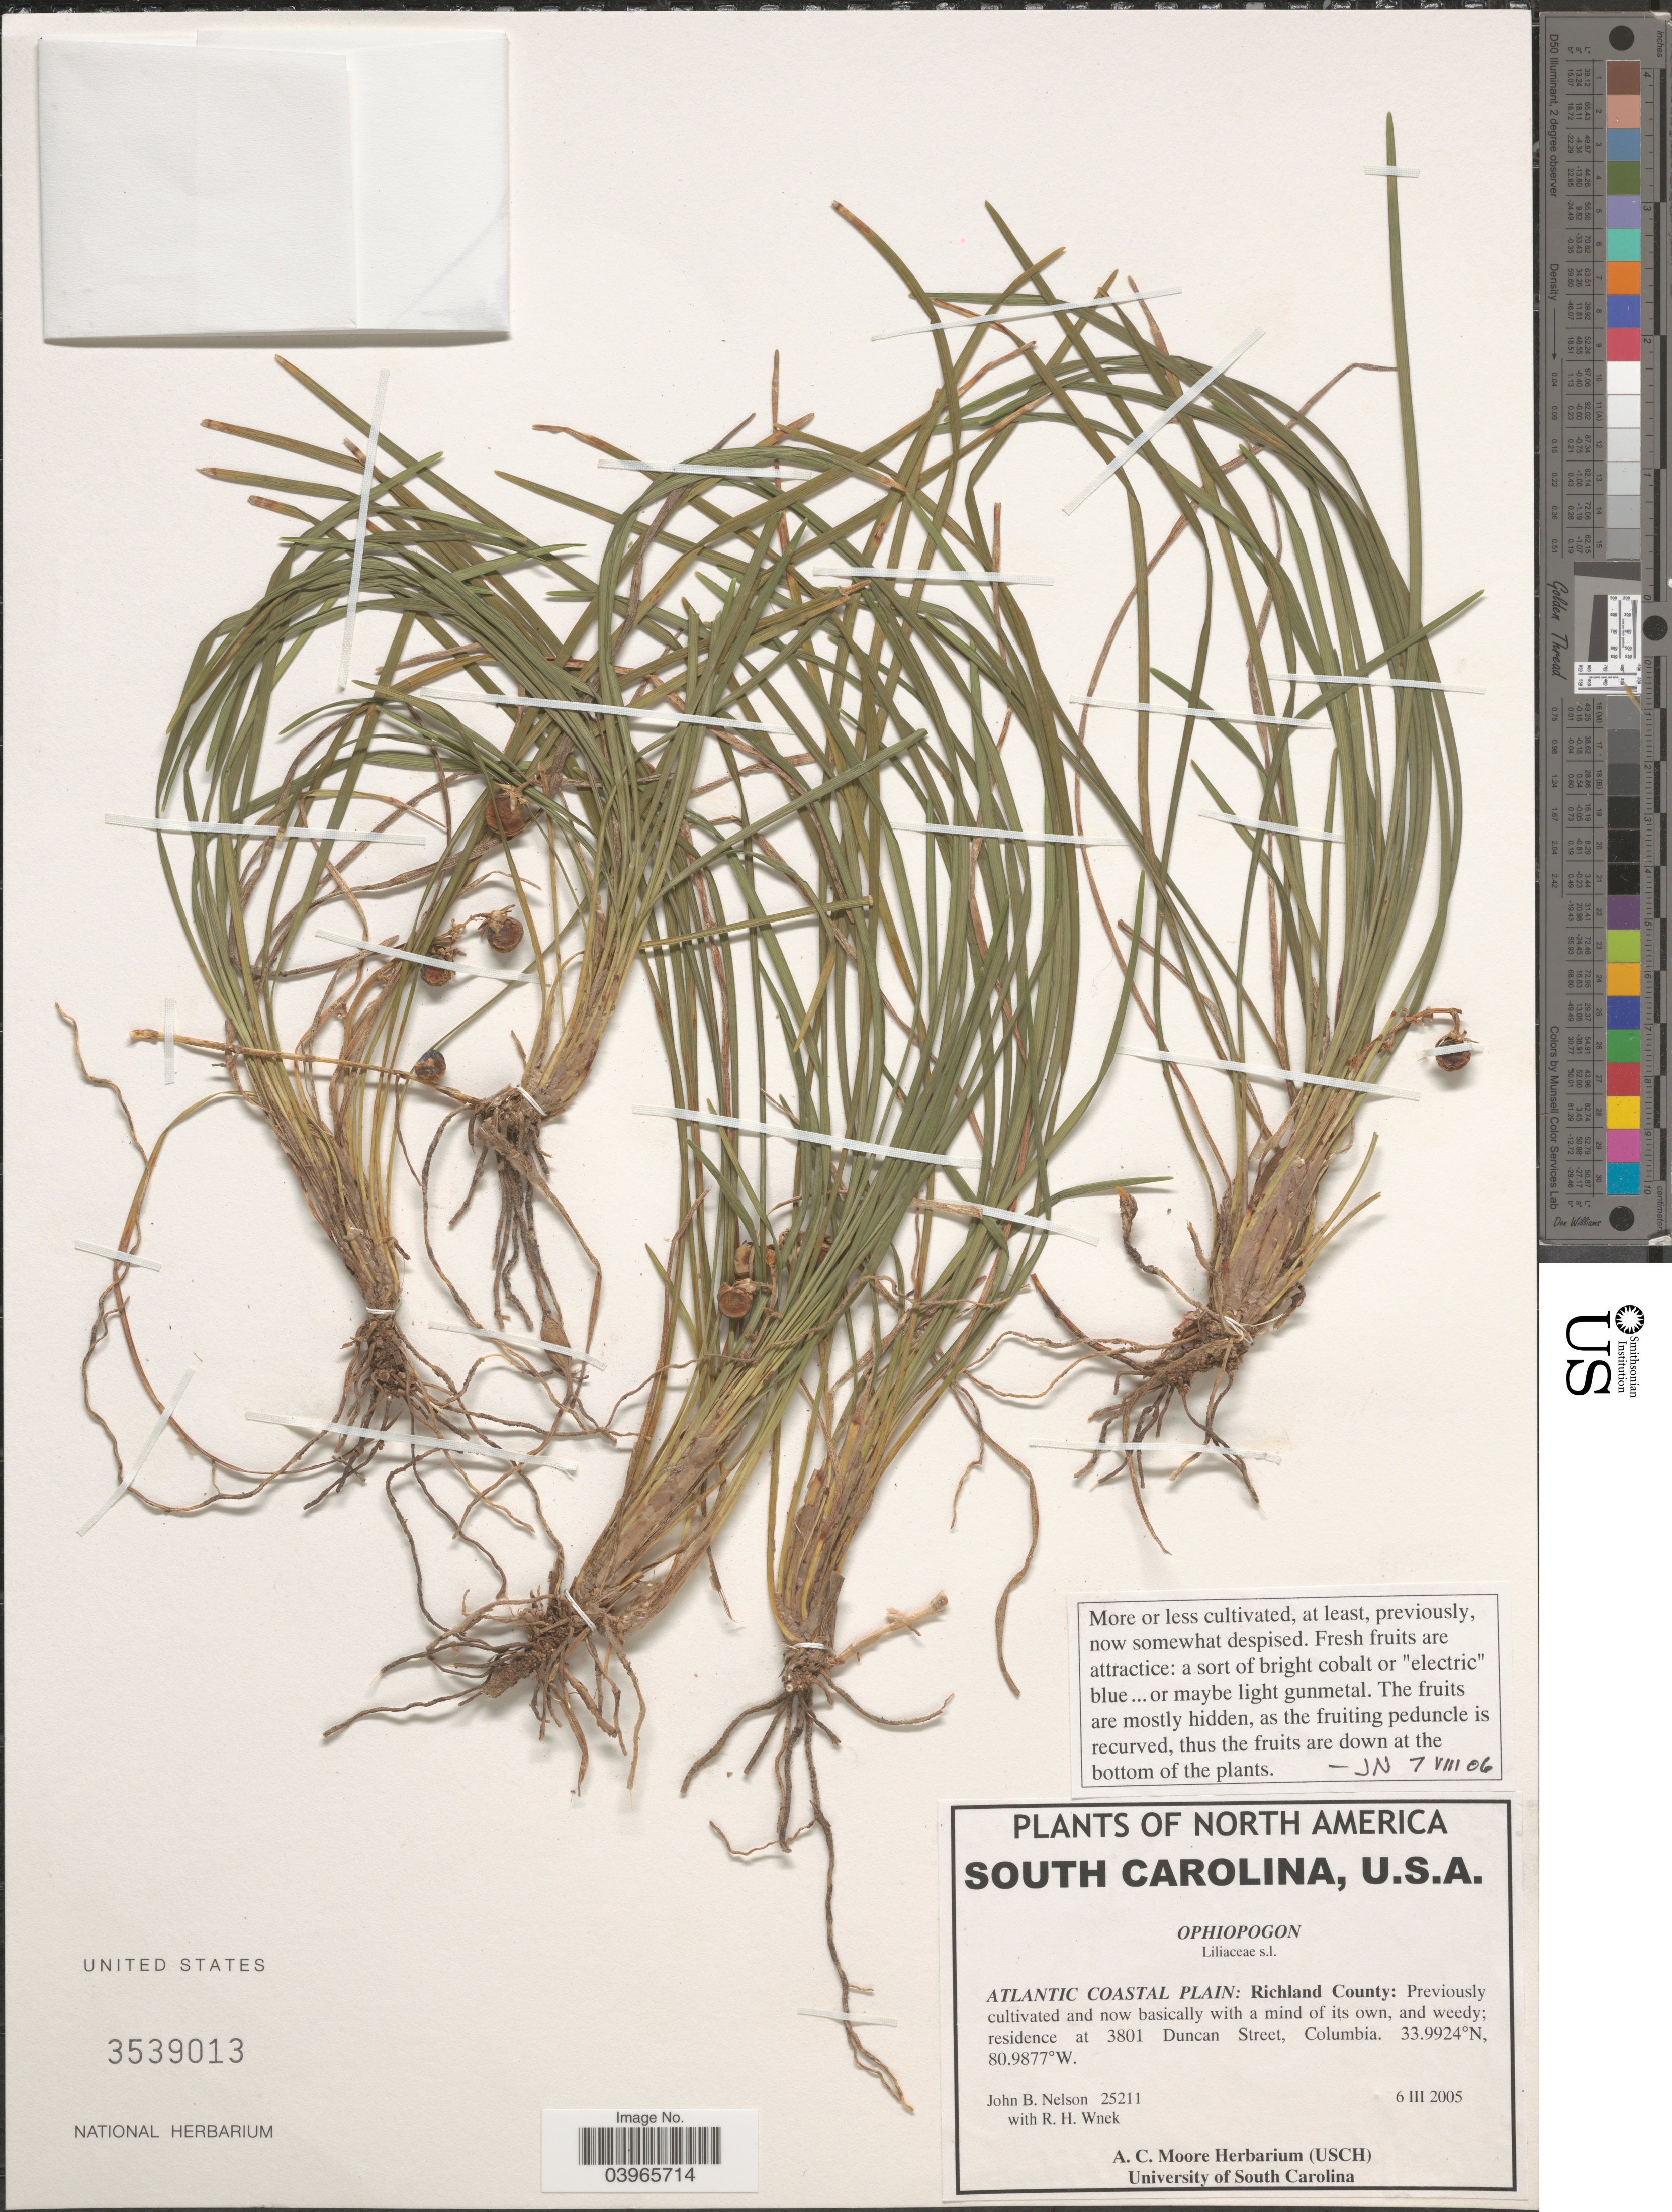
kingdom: Plantae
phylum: Tracheophyta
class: Liliopsida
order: Asparagales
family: Asparagaceae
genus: Ophiopogon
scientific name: Ophiopogon sp.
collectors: J. B. Nelson & R. Wnek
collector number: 25211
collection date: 2005-03-06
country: United States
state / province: South Carolina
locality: Atlantic Coastal Plain: Richland County: Residence at 3801 Duncan Street, Columbia.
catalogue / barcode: US 3539013